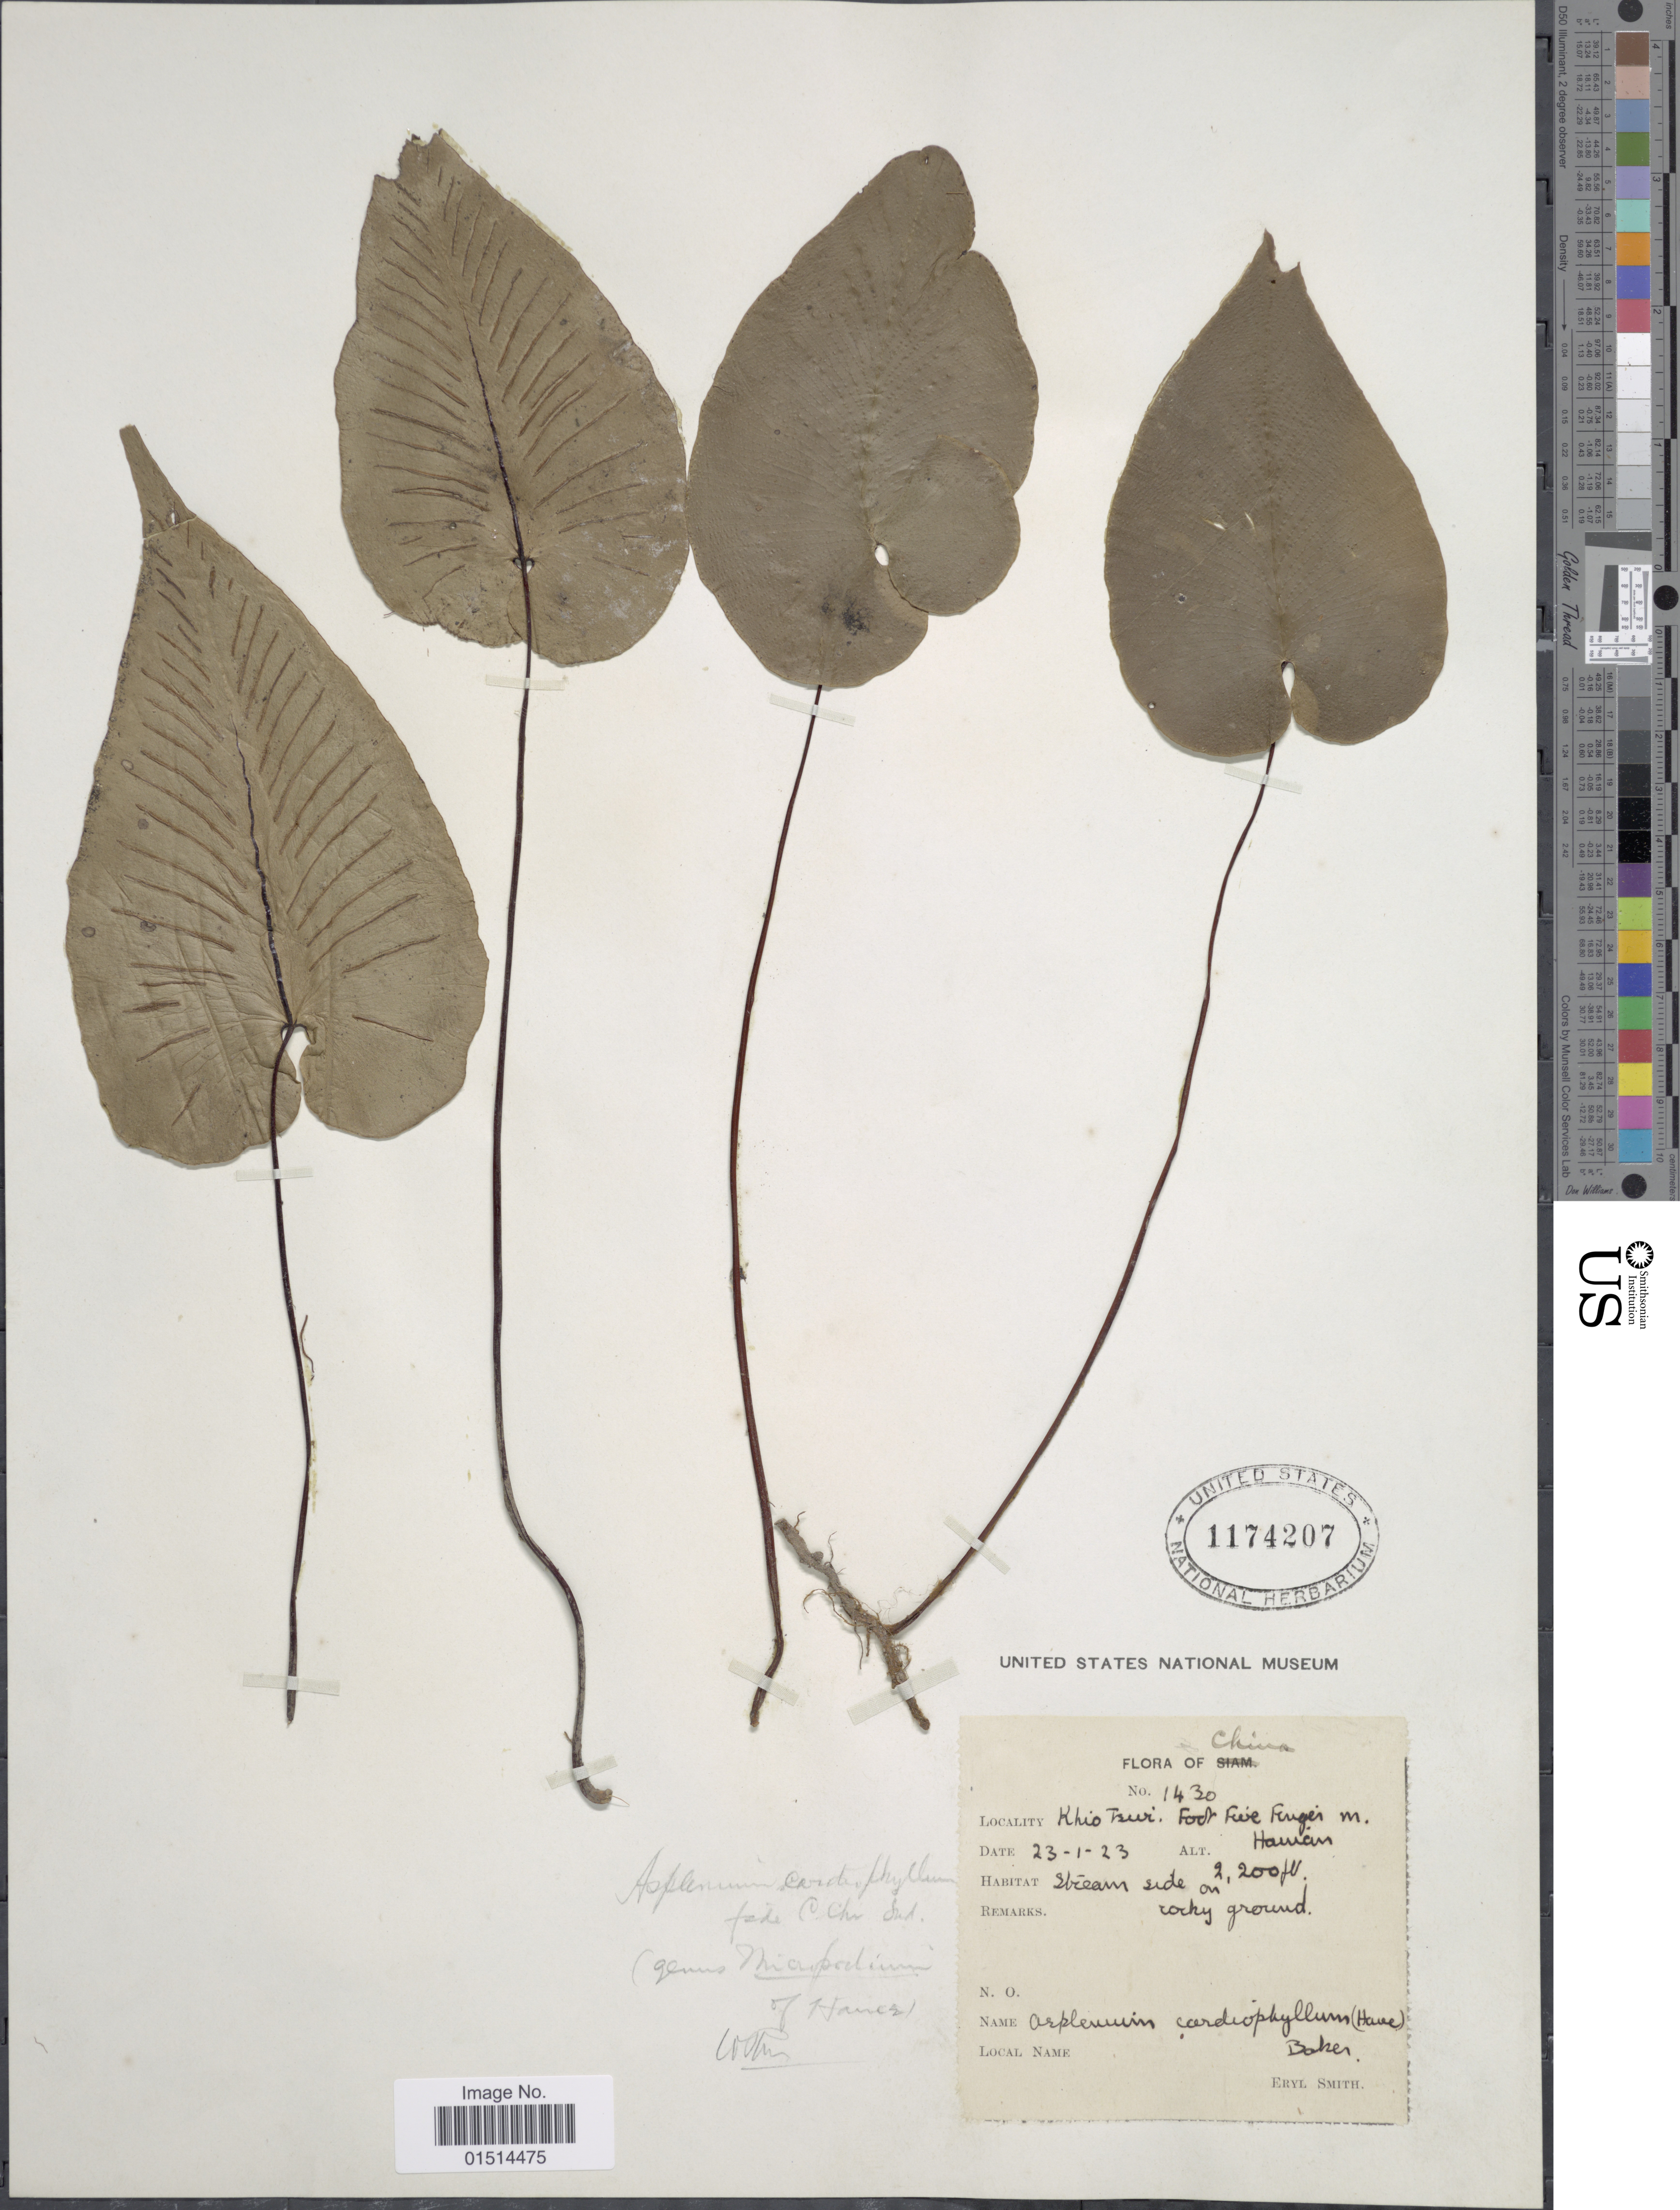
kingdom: Plantae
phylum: Tracheophyta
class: Polypodiopsida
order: Polypodiales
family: Aspleniaceae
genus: Asplenium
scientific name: Asplenium cardiophyllum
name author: (Hance) Baker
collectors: C. E. Smith Jr.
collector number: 1430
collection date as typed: Transcribed d/m/y: 23/1/23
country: China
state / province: Hainan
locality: Khiev Tsuri, Foo Five Finger m. Stream side on rocky ground.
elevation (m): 671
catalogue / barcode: US 1174207